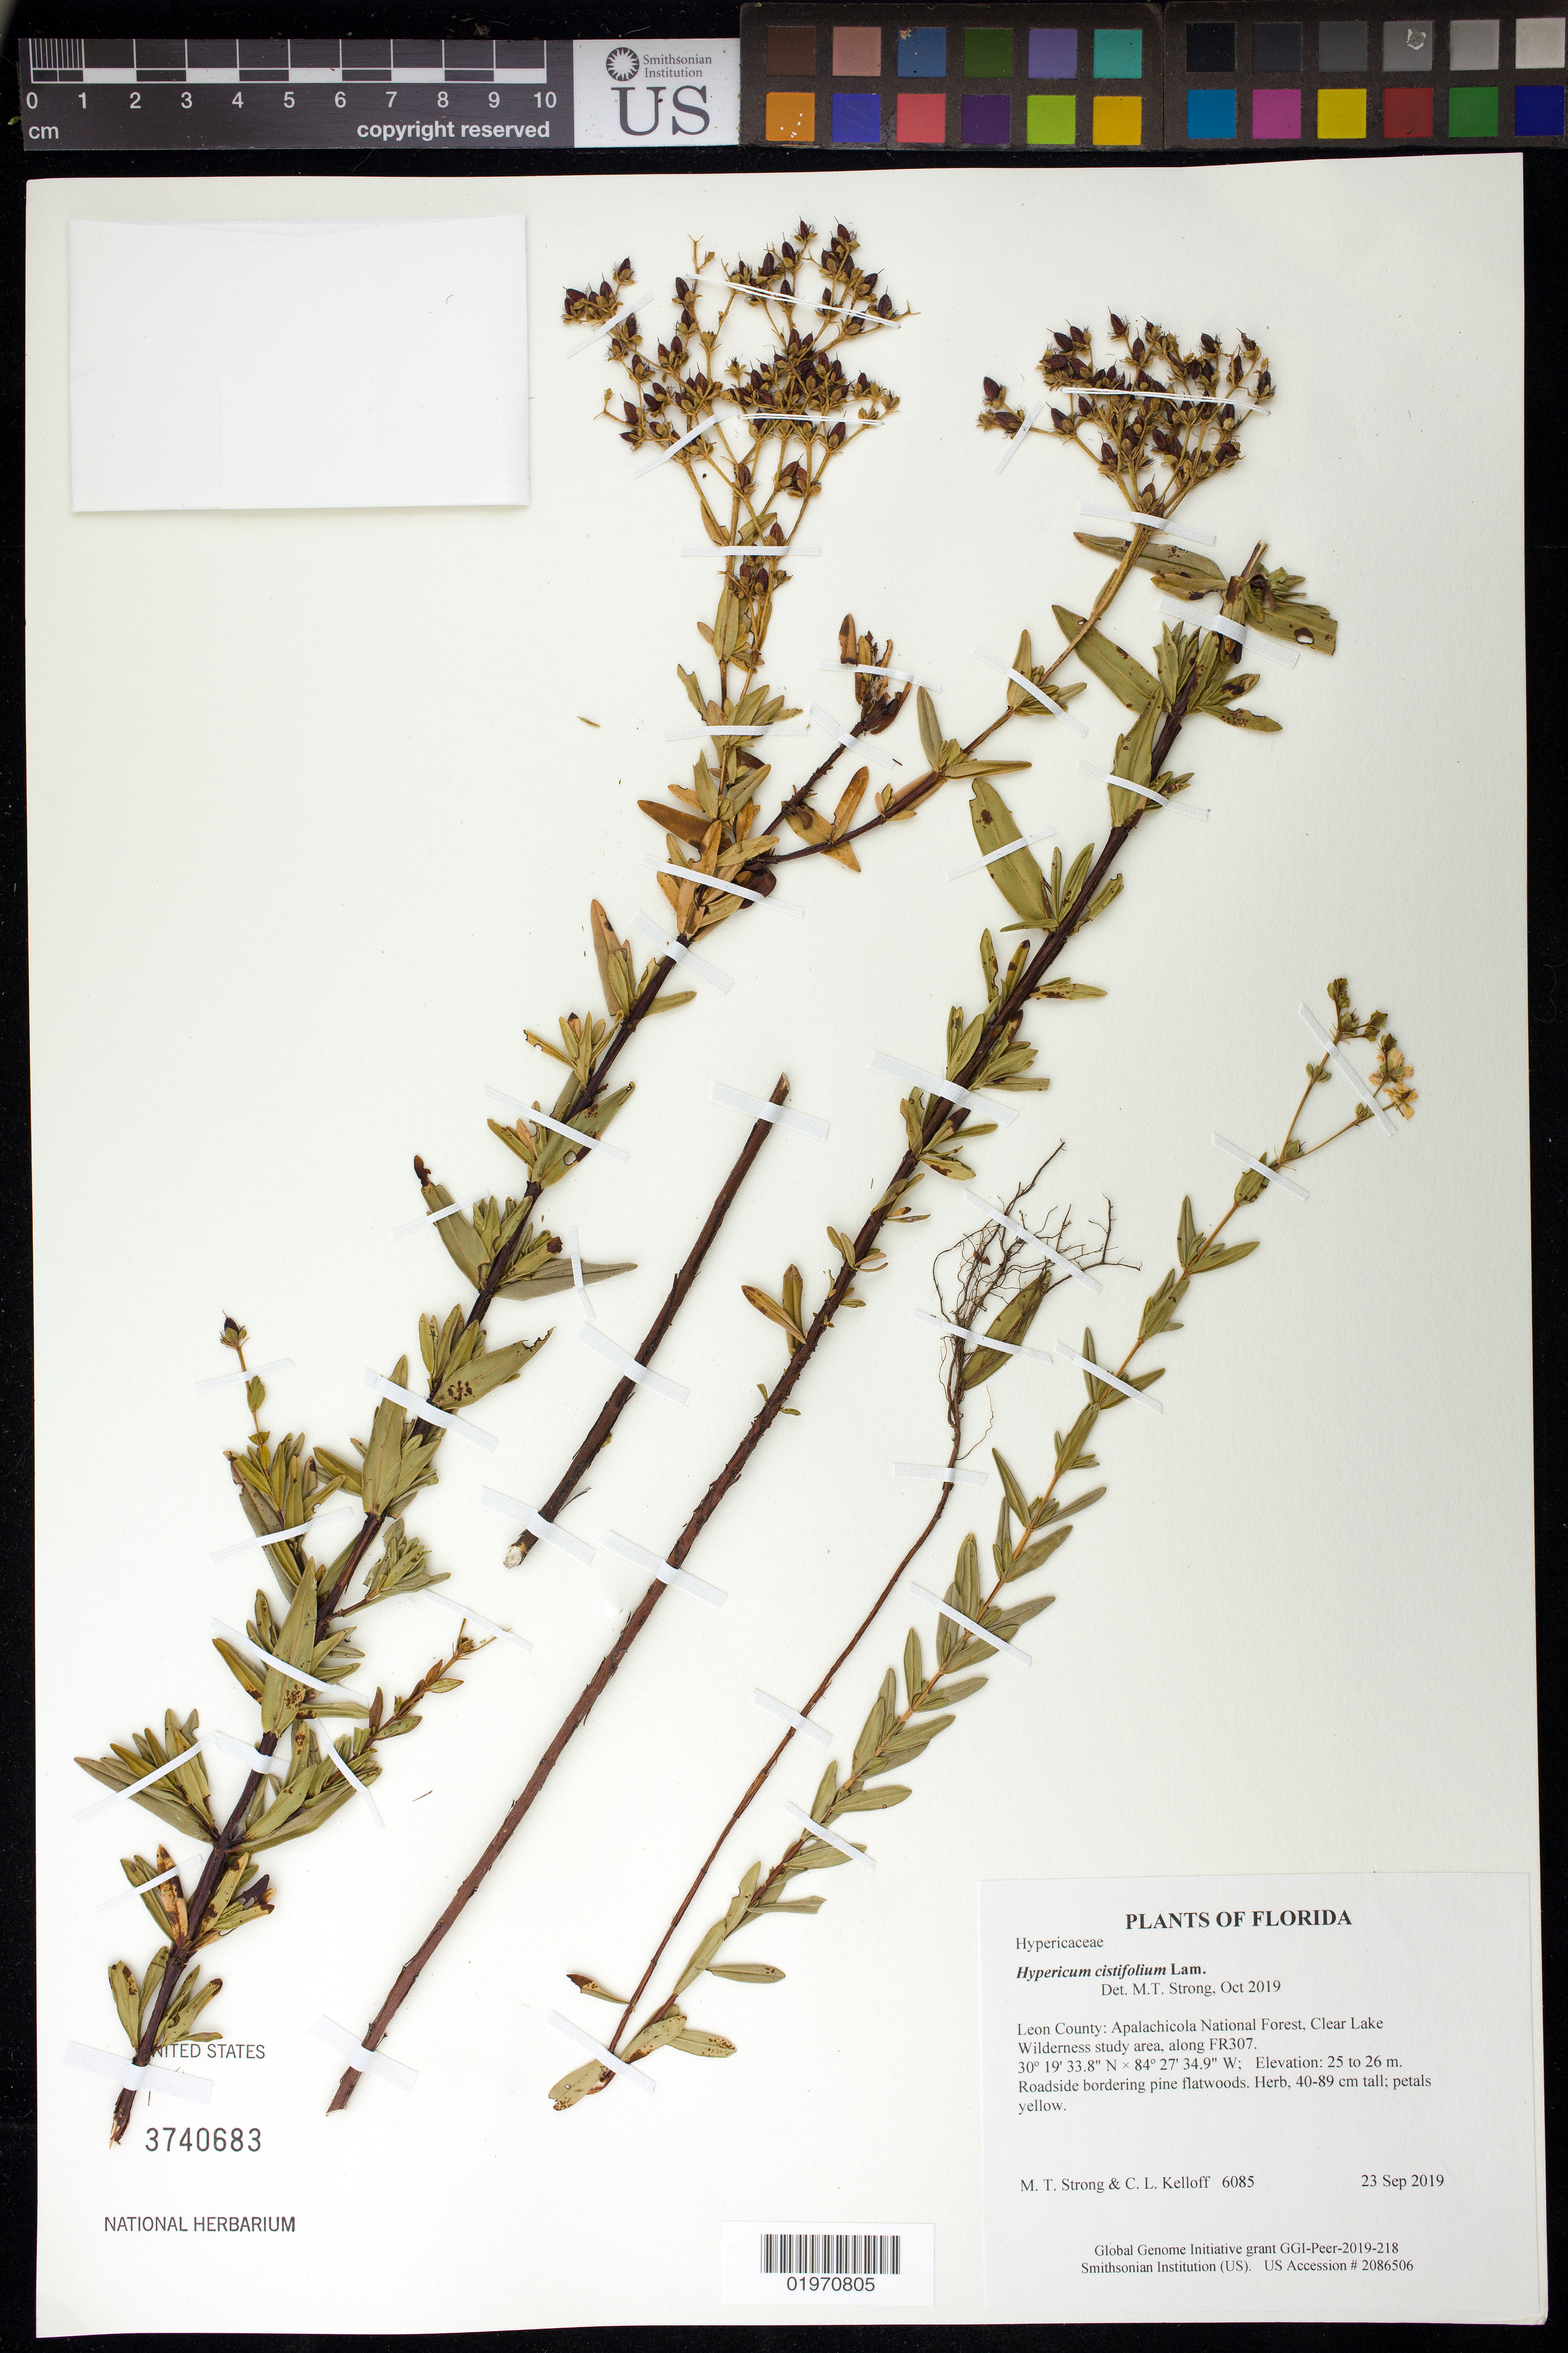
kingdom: Plantae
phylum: Tracheophyta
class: Magnoliopsida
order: Malpighiales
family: Hypericaceae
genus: Hypericum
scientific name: Hypericum cistifolium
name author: Lam.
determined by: Strong, Mark T., (BOT), Smithsonian Institution - National Museum of Natural History (UNITED STATES)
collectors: M. T. Strong & C. L. Kelloff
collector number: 6085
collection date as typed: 23 Sep 2019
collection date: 2019-09-23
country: United States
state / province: Florida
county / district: Leon County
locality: Apalachicola National Forest, Clear Lake Wilderness study area, along FR307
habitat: Roadside bordering pine flatwoods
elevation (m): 25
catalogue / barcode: US 3740683